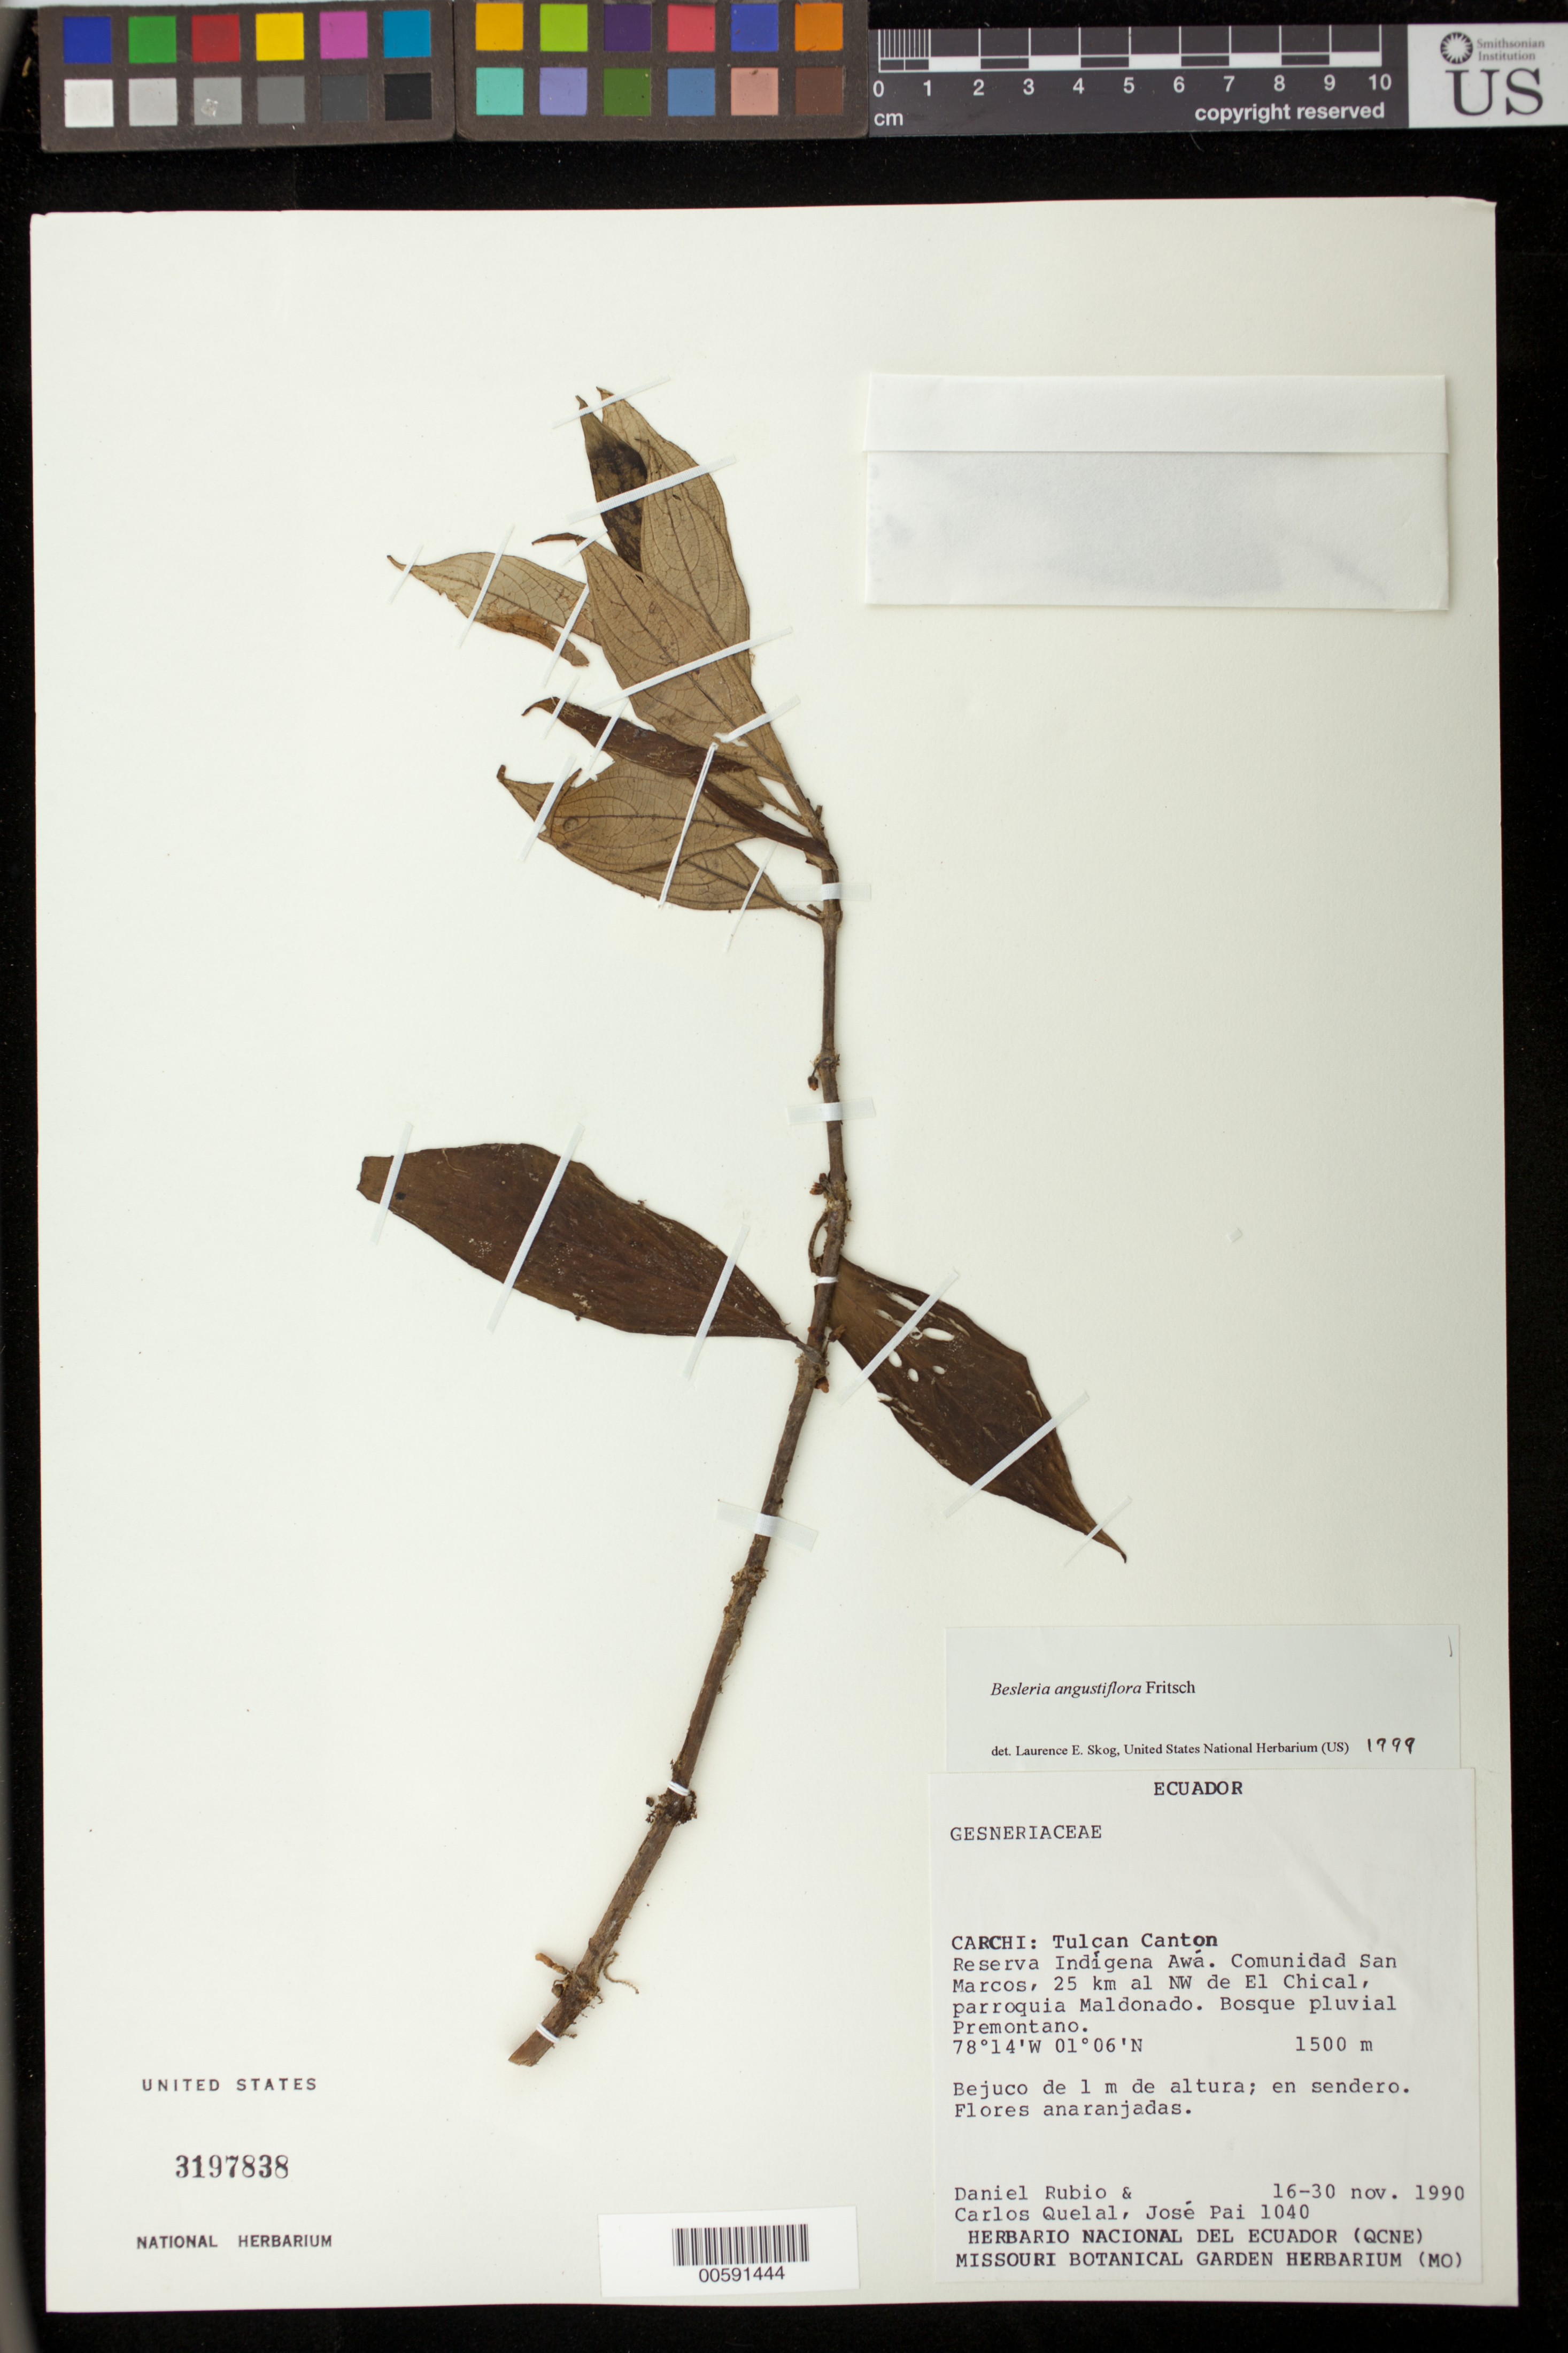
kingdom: Plantae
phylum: Tracheophyta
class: Magnoliopsida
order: Lamiales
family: Gesneriaceae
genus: Besleria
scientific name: Besleria angustiflora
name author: Fritsch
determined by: Skog, Laurence E.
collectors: D. Rubio, C. Quelal & J. Pai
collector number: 1040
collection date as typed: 16-30 Nov 1990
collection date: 1990-11-16/1990-11-30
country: Ecuador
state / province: Carchi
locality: Tulcan Canton. Reserva Indígena Awá, comunidad San Marcos, 25 km al NW de El Chical, parroquia Maldonado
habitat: Bosque pluvial premontano; en sendero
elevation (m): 1500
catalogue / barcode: US 3197838